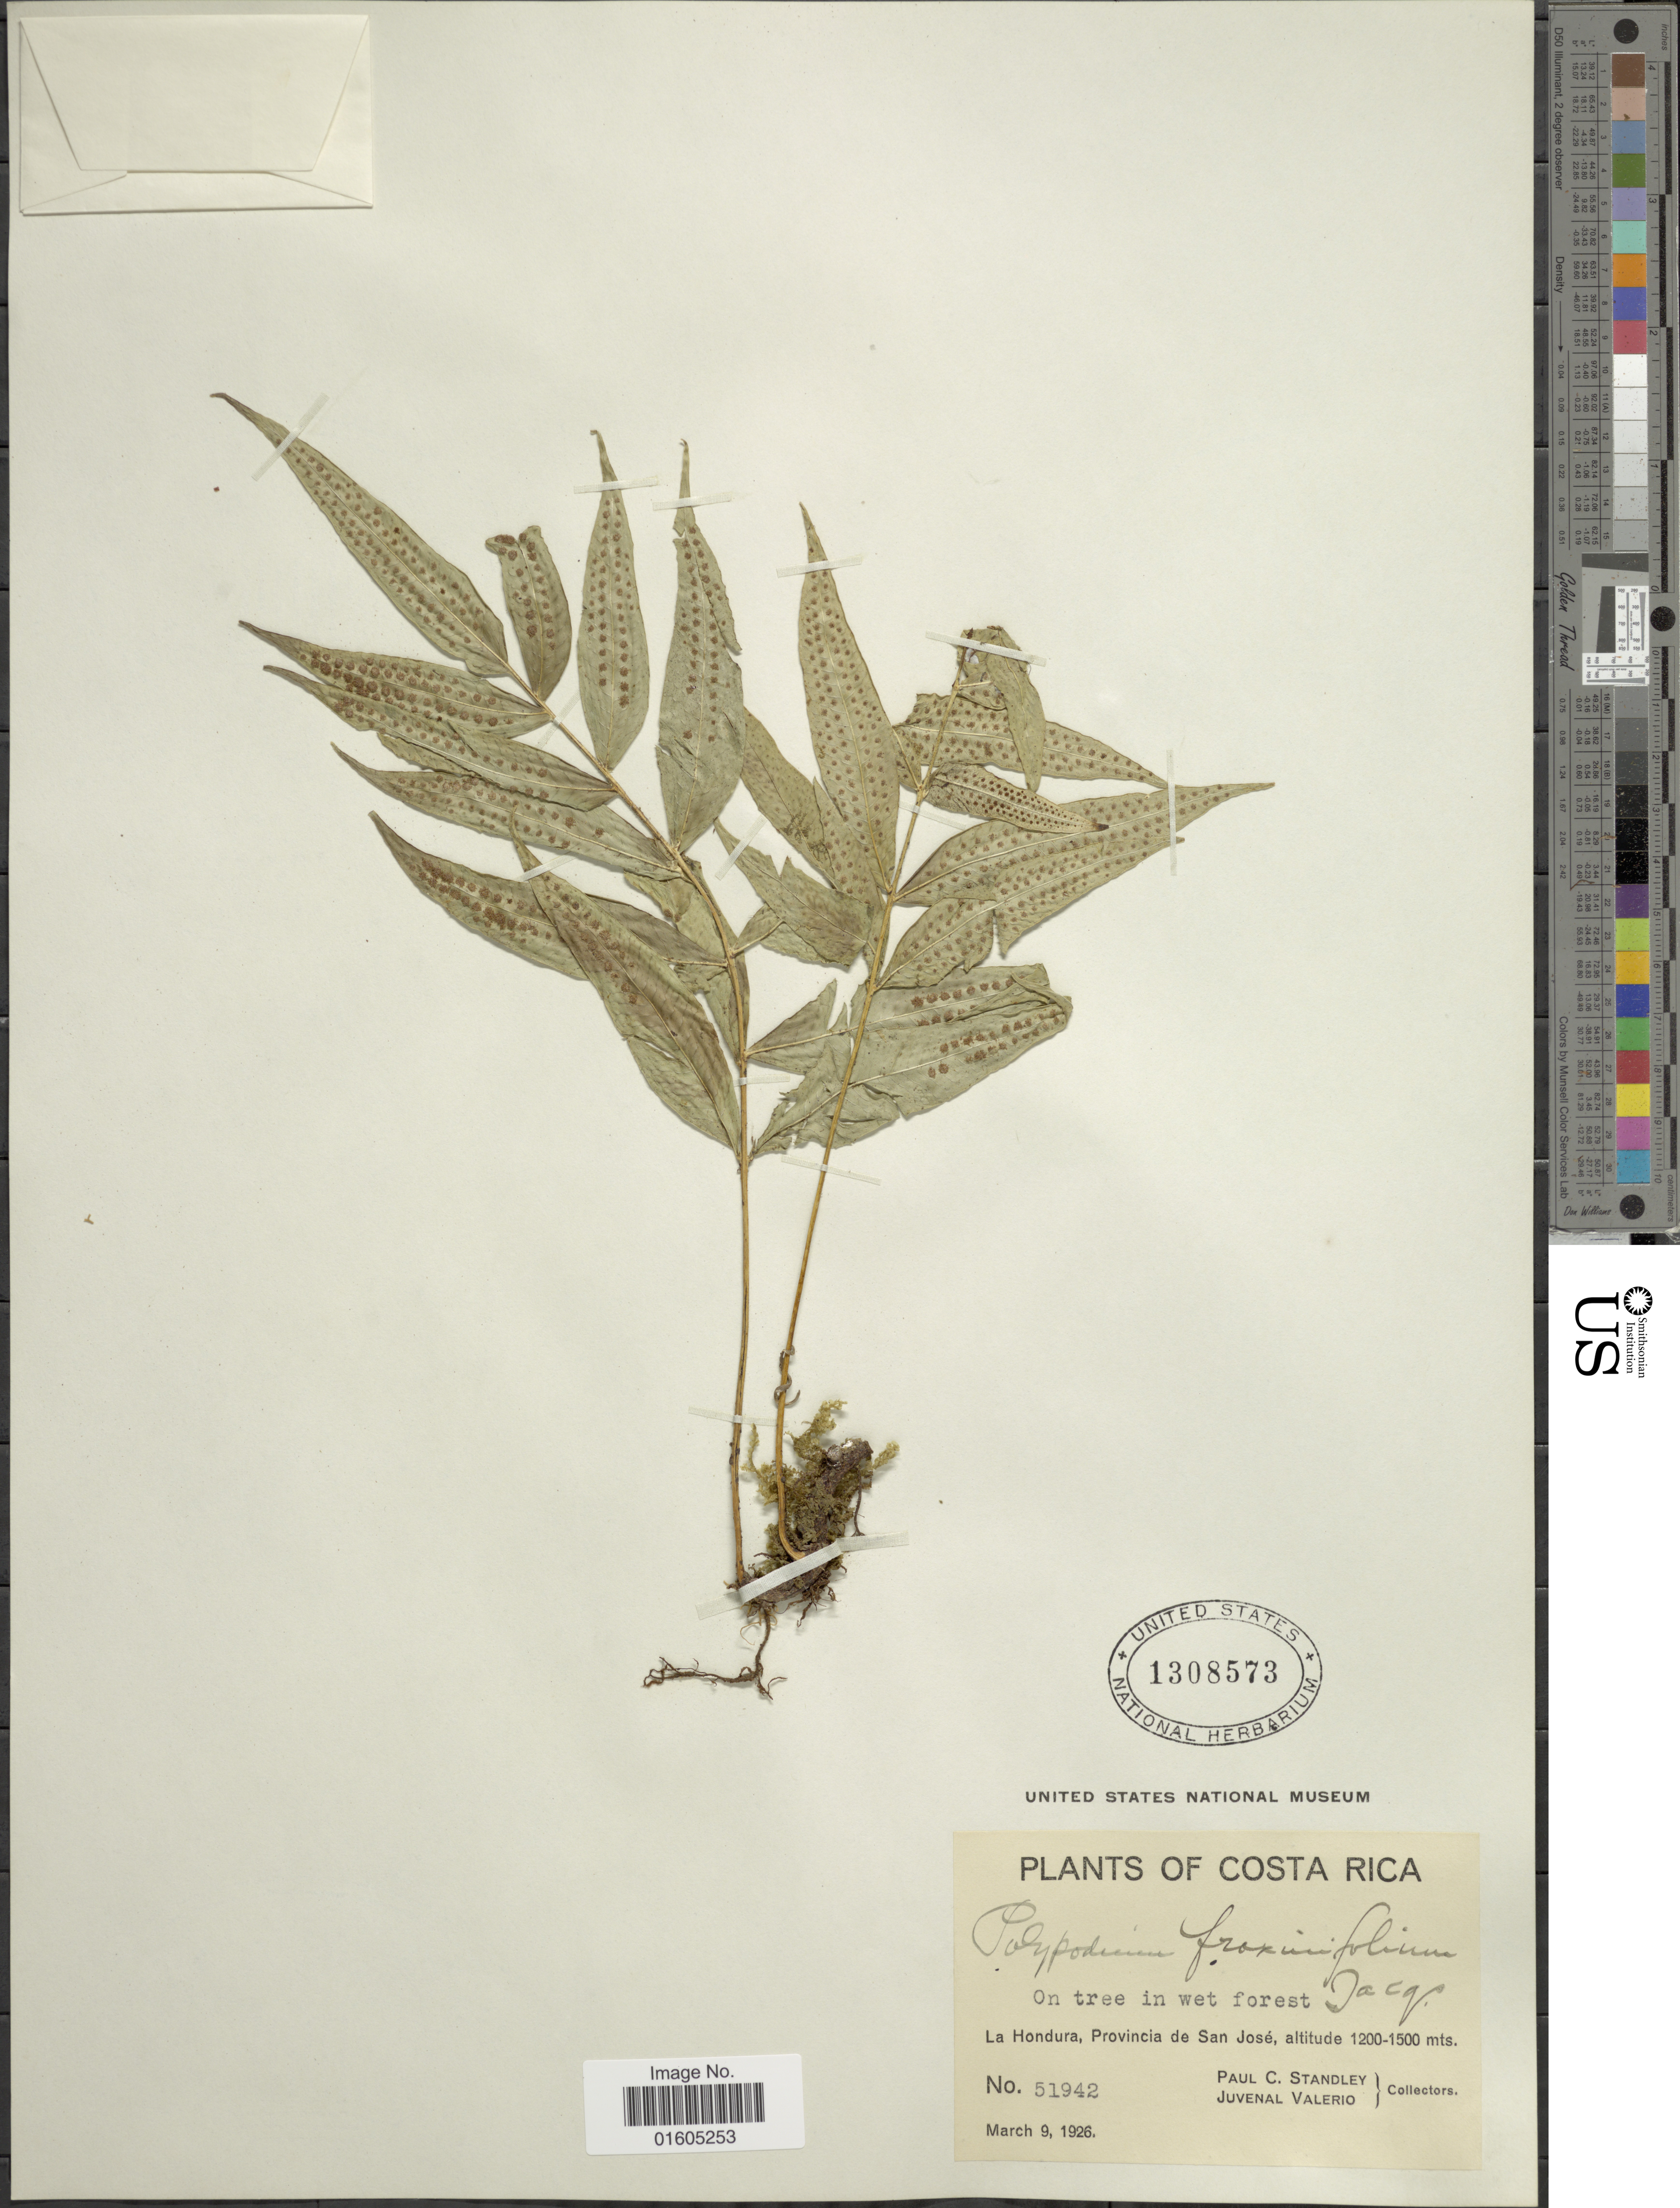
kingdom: Plantae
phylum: Tracheophyta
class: Polypodiopsida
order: Polypodiales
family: Polypodiaceae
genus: Serpocaulon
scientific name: Serpocaulon fraxinifolium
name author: (Jacq.) A.R. Sm.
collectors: P. C. Standley & J. Valerio R.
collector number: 51942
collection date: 1926-03-09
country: Costa Rica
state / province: San José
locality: Costa Rica. La Hondura, Provincia de San Jose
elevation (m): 1200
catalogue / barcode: US 1308573